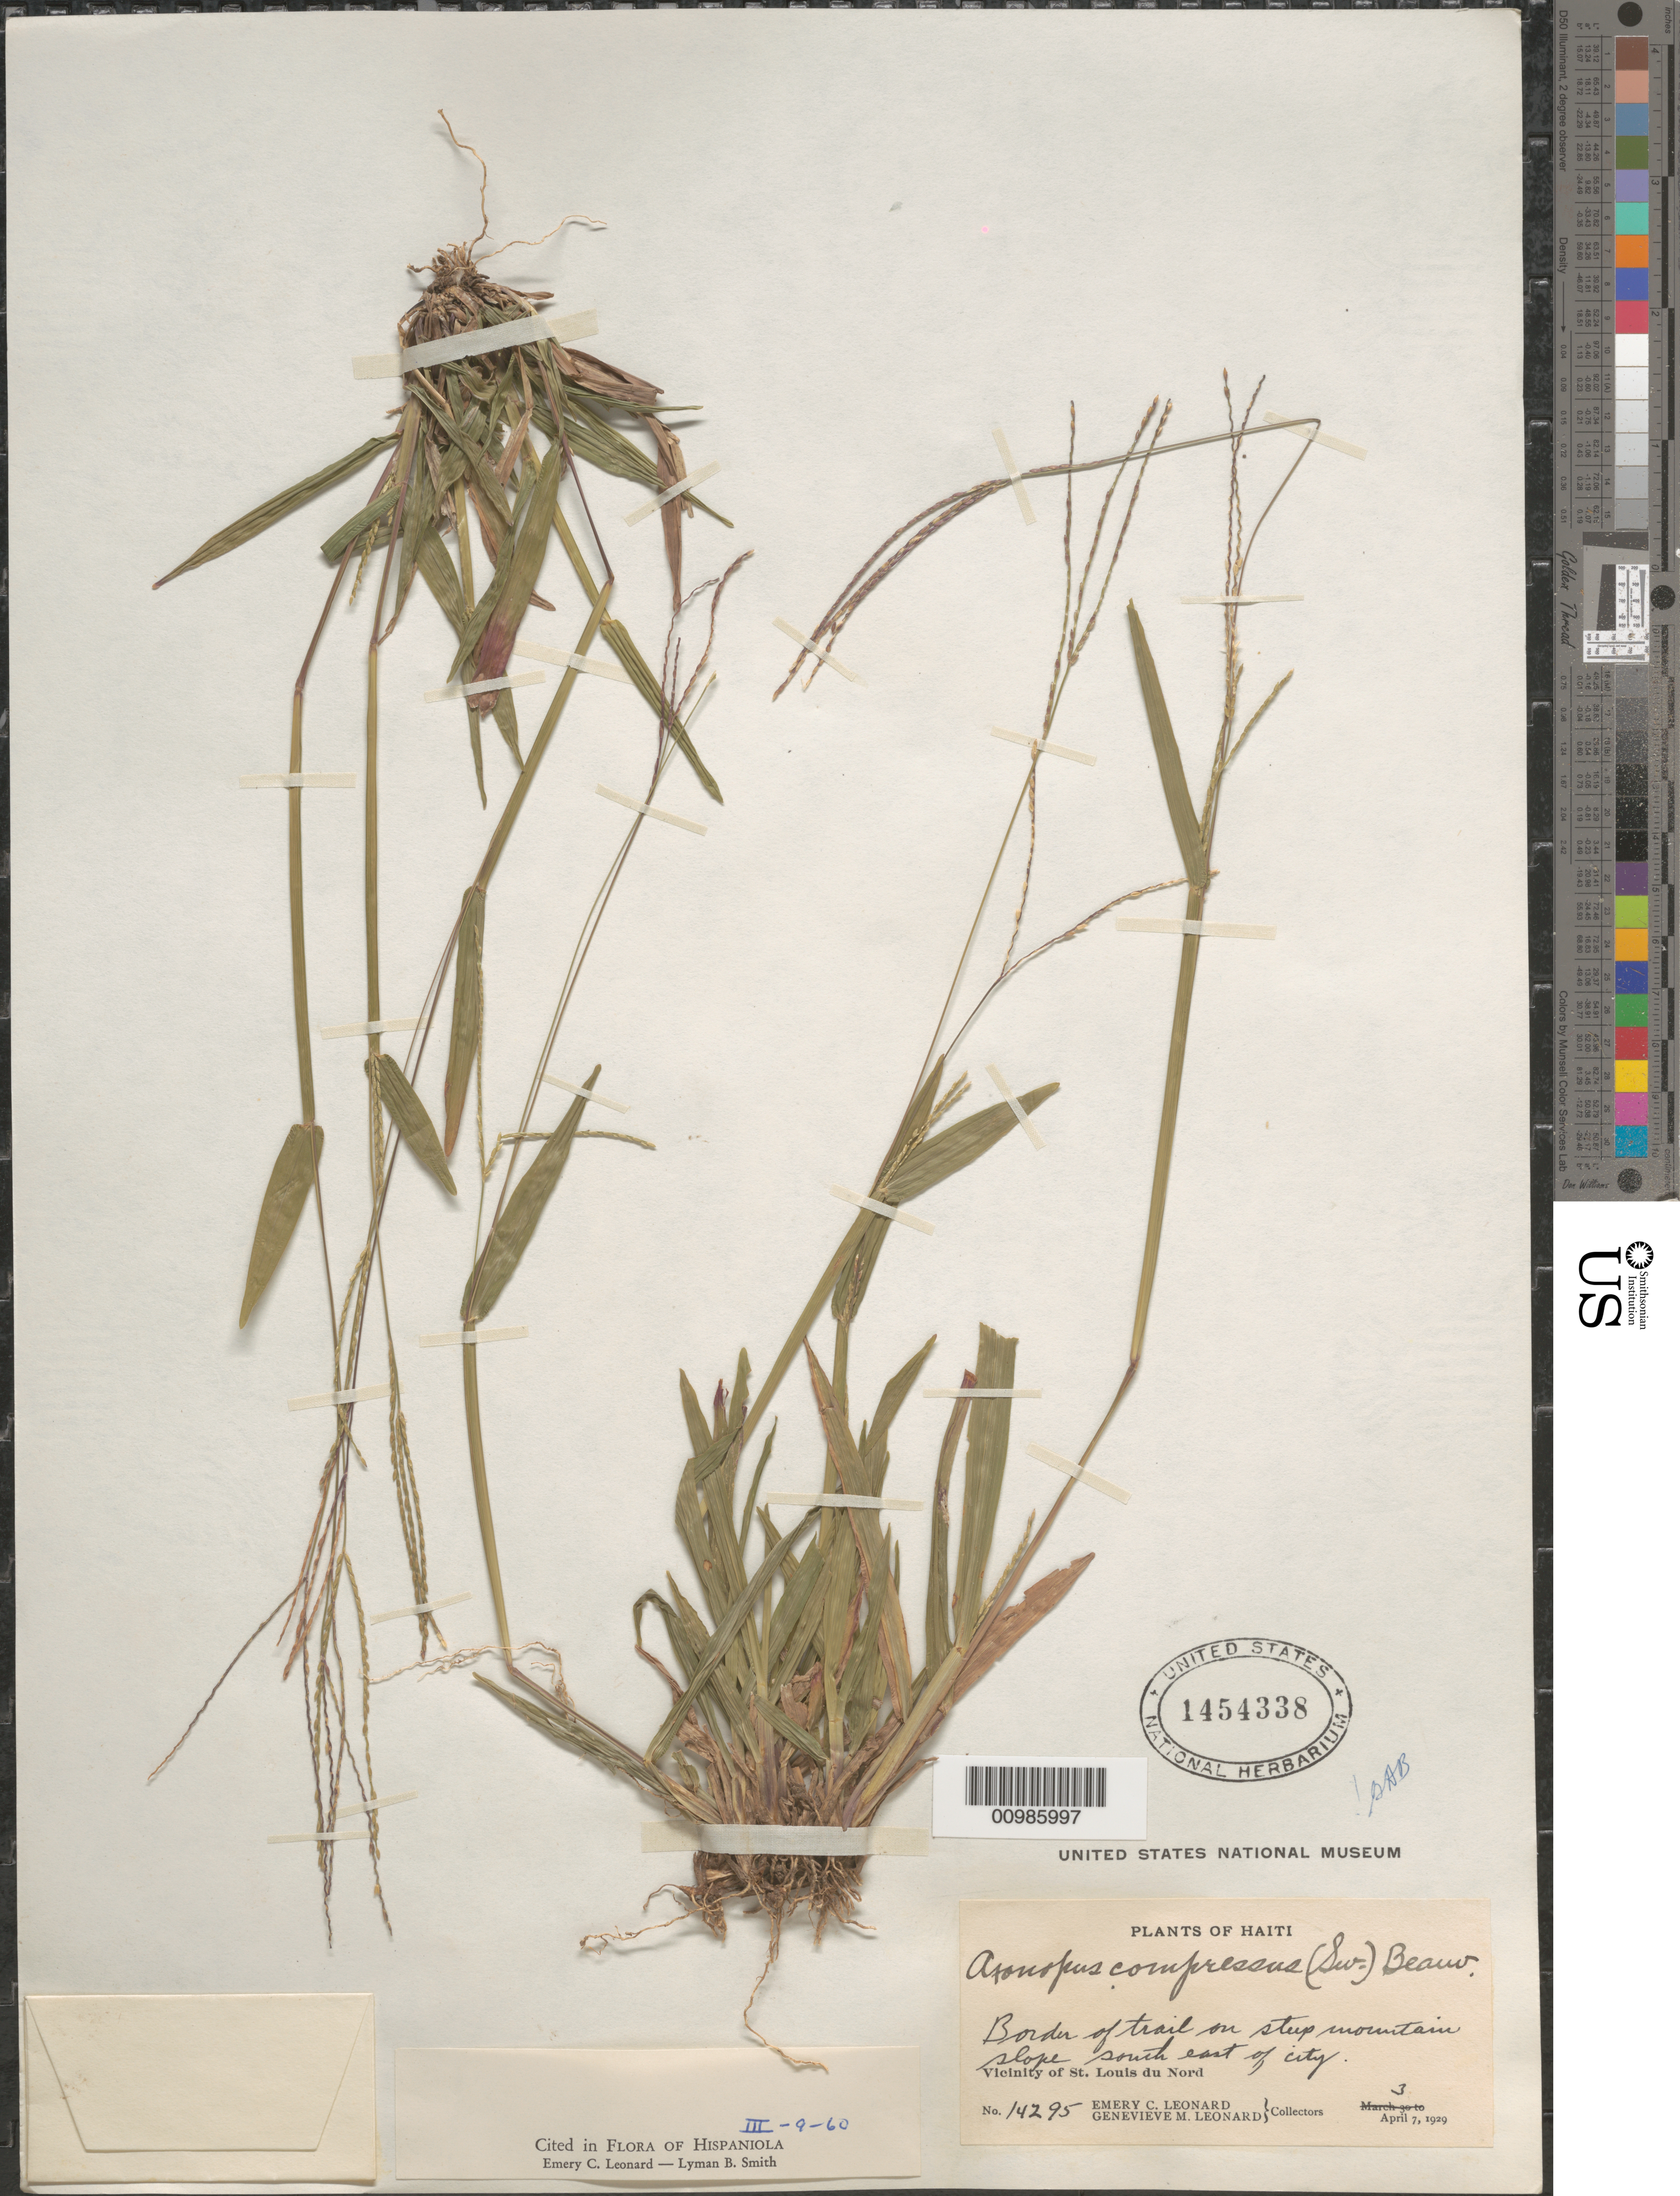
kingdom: Plantae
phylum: Tracheophyta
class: Liliopsida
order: Poales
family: Poaceae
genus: Axonopus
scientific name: Axonopus compressus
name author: (Sw.) P. Beauv.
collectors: E. C. Leonard & G. M. Leonard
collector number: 14295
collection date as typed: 03 Apr 1929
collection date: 1929-04-03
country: Haiti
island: Hispaniola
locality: Vicinity of St Louis du Nord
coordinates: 0 N, 0 E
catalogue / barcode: US 1454338